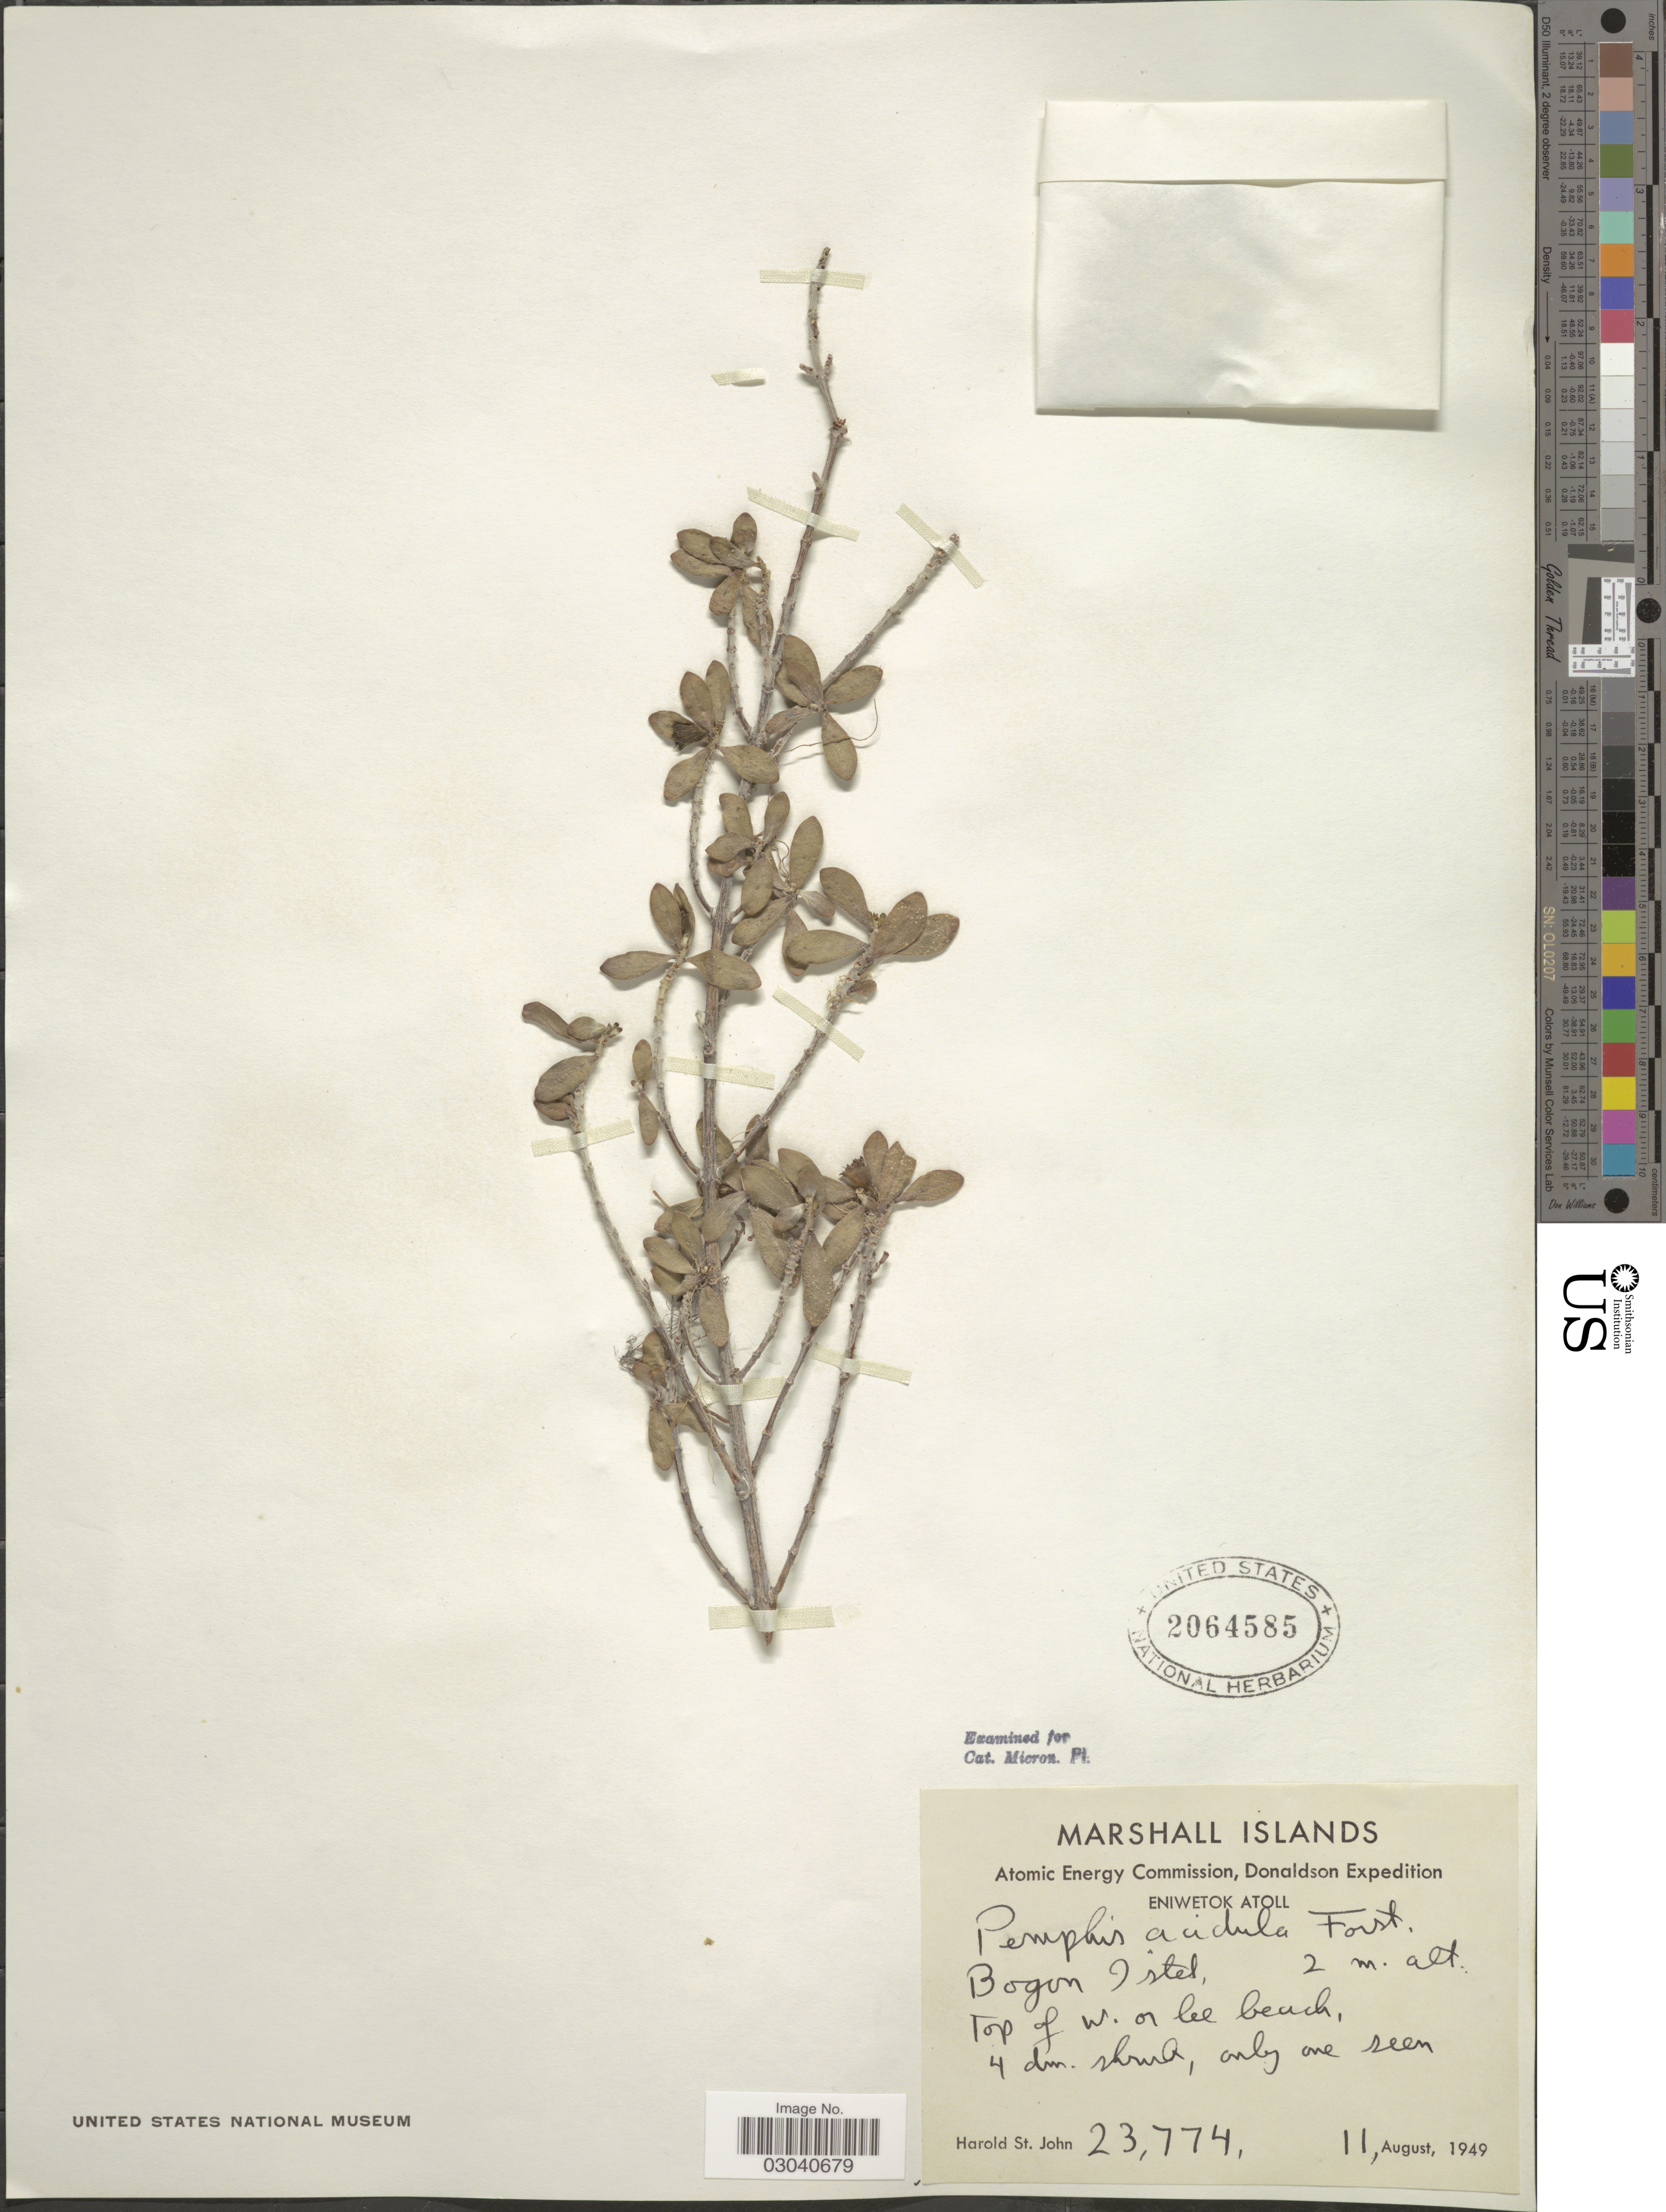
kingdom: Plantae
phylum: Tracheophyta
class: Magnoliopsida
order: Myrtales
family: Lythraceae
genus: Pemphis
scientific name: Pemphis acidula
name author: J.R. Forst. & G. Forst.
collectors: H. St. John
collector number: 23774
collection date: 1949-08-11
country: Marshall Islands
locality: Eniwetok Atoll. Bogon Islet.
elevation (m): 2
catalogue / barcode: US 2064585